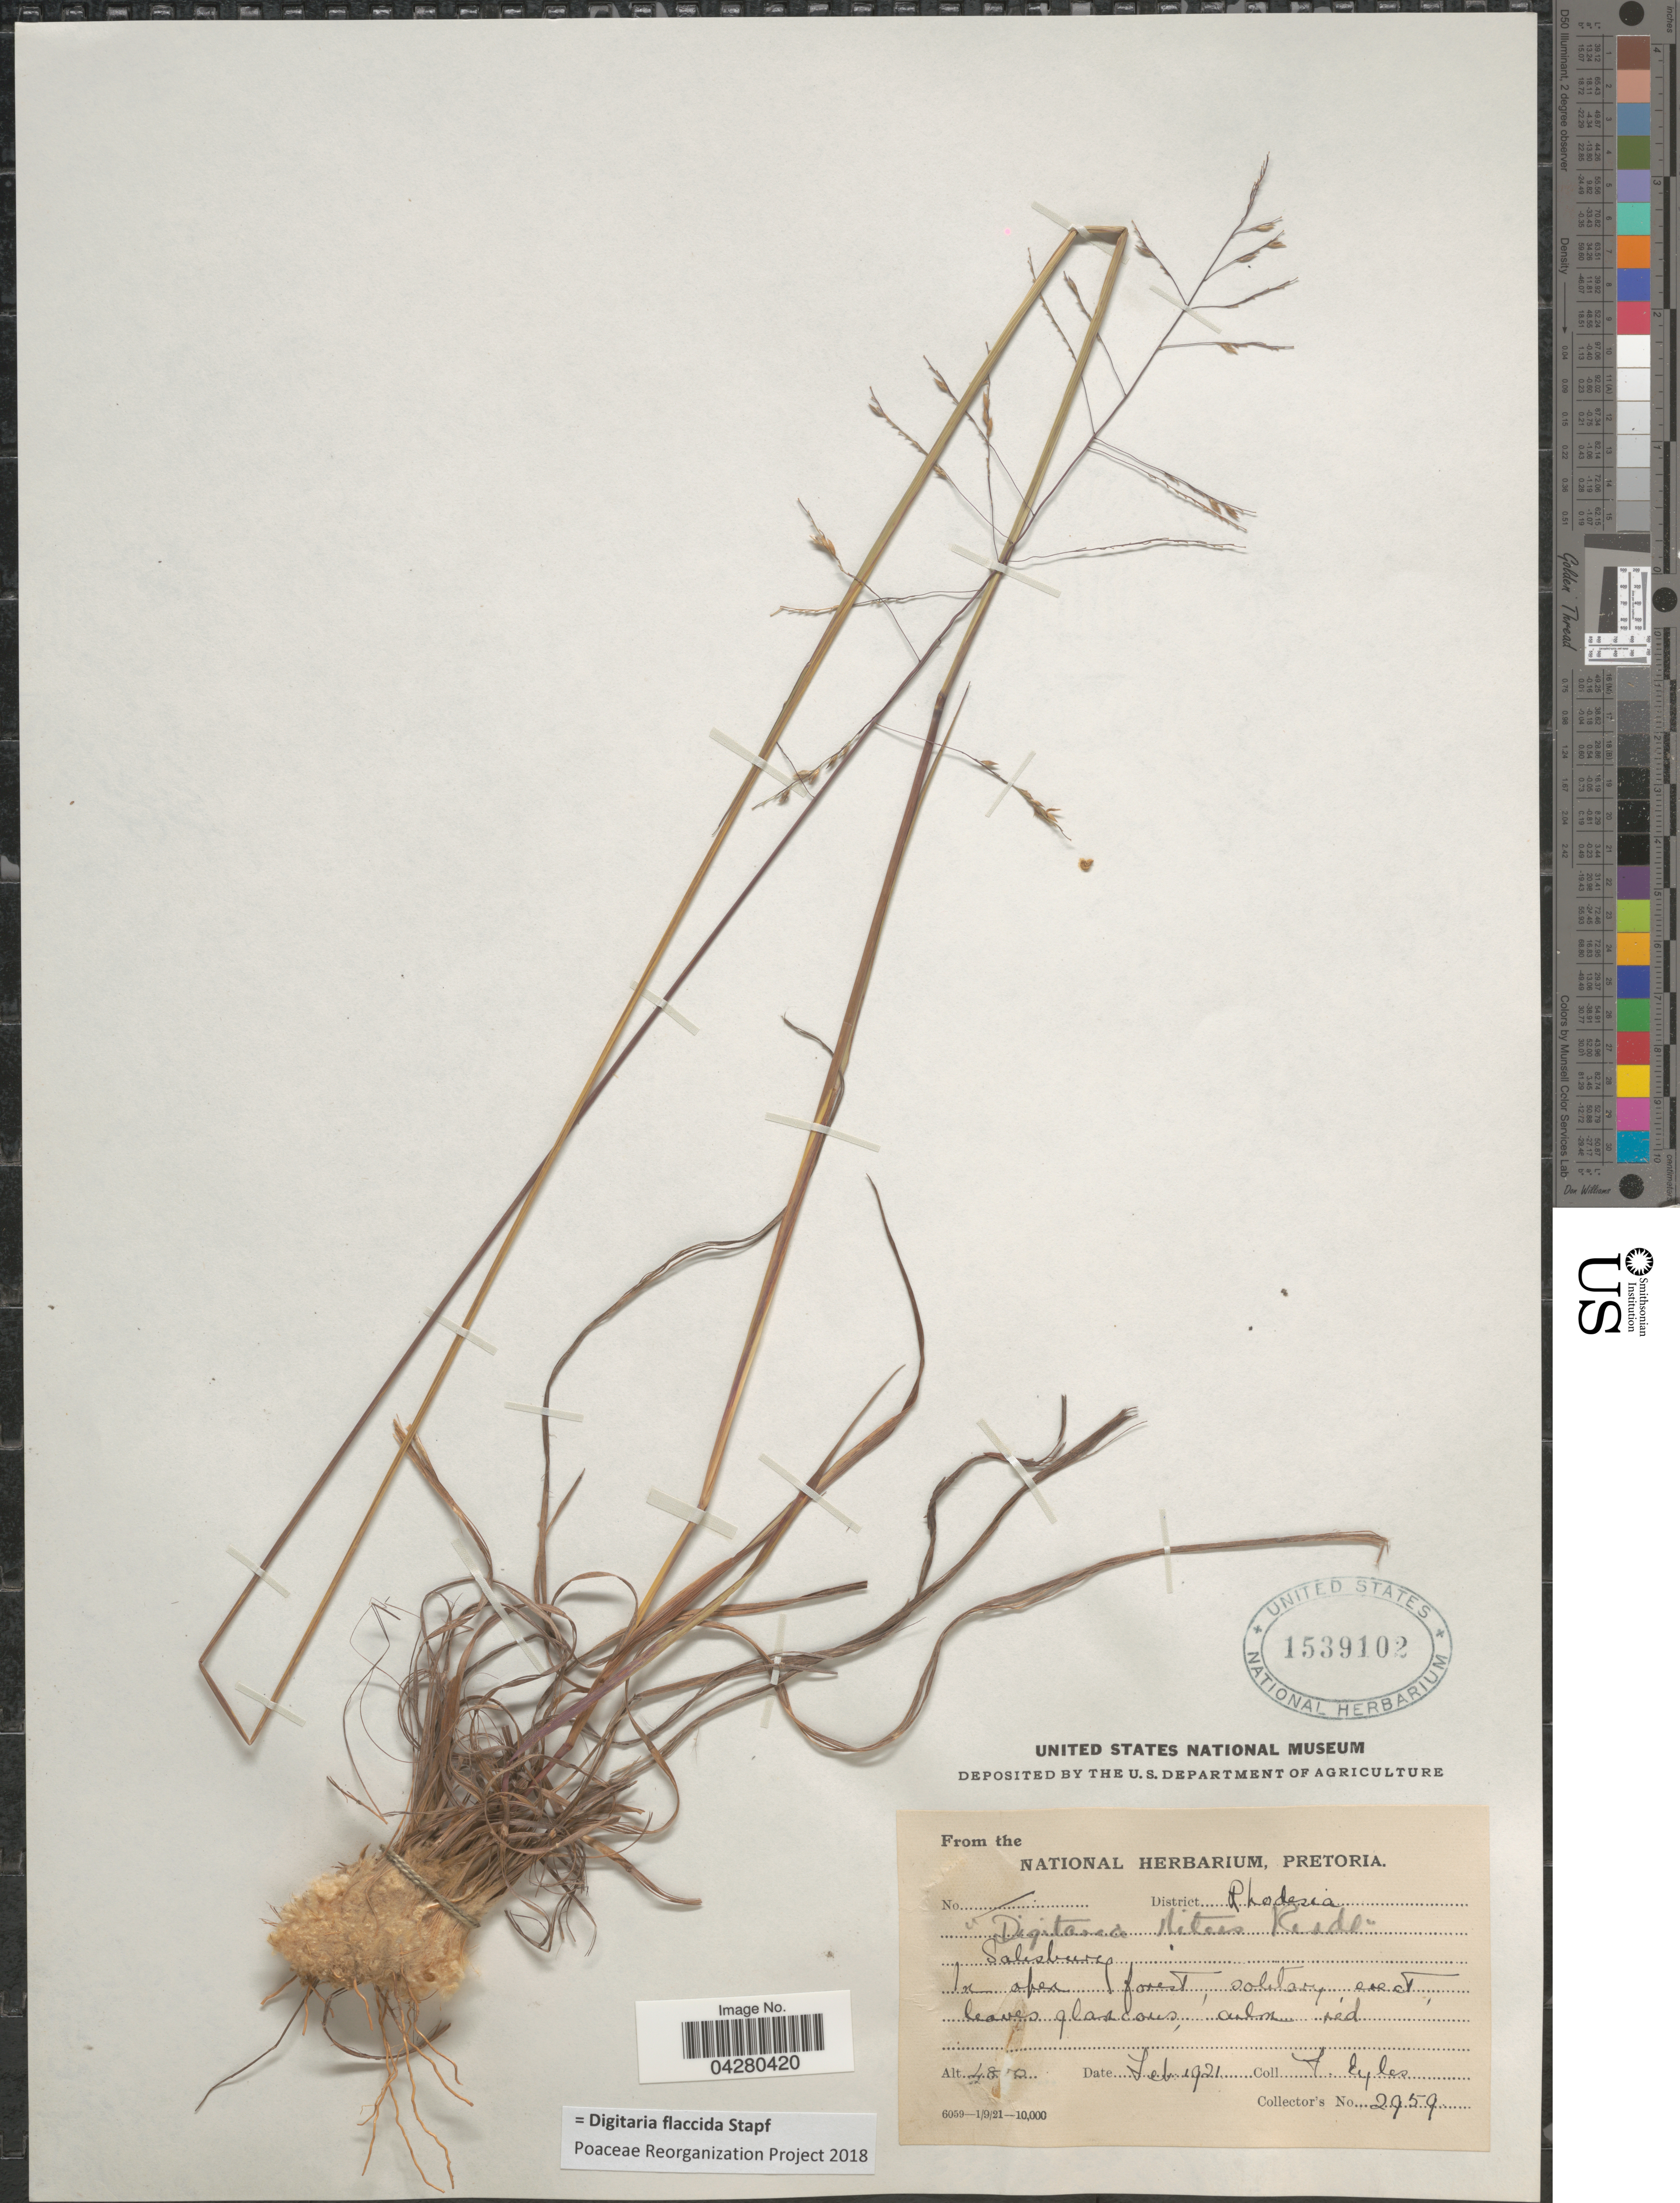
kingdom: Plantae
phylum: Tracheophyta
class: Liliopsida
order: Poales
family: Poaceae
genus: Digitaria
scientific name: Digitaria flaccida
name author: Stapf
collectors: F. Eyles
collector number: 2959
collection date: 1921-02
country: Zimbabwe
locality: District Rhodesia. Salisbury.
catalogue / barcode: US 1539102